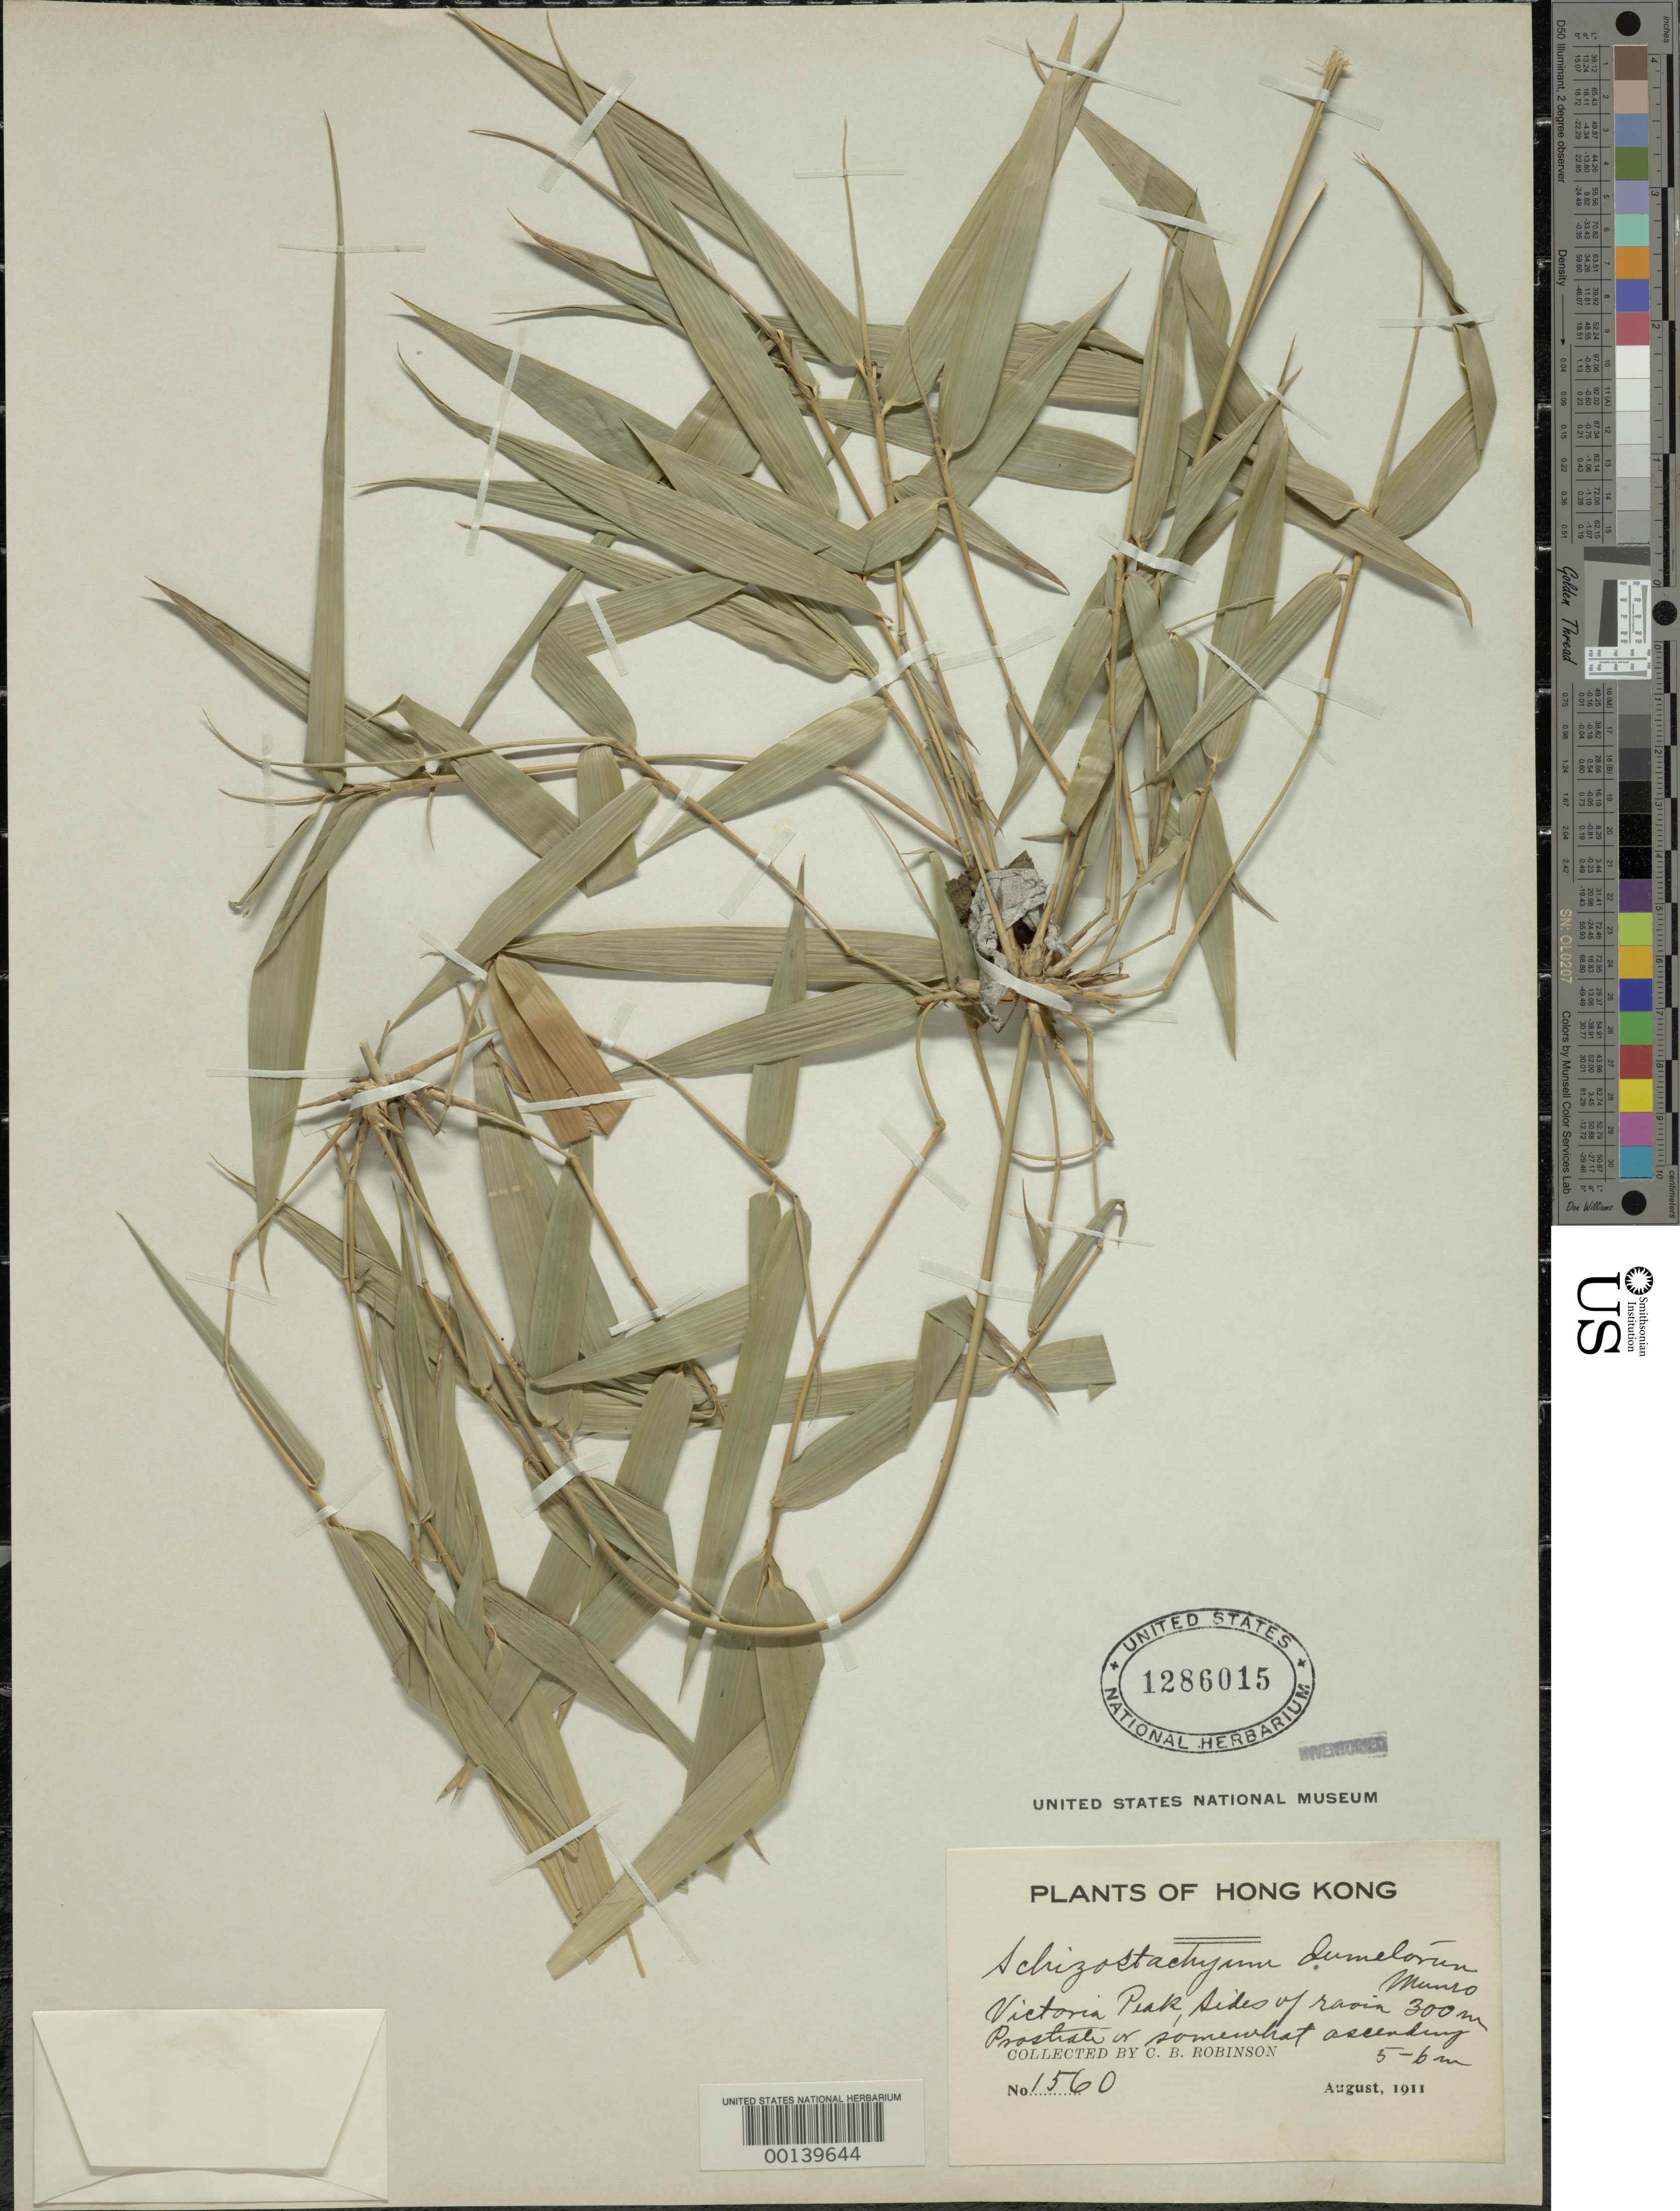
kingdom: Plantae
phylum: Tracheophyta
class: Liliopsida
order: Poales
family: Poaceae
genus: Schizostachyum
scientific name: Schizostachyum dumetorum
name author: (Hance) Munro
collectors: C. Robinson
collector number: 1560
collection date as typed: Aug 1911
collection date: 1911-08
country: China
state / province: Hong Kong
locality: Victoria peak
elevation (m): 300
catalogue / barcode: US 1286015